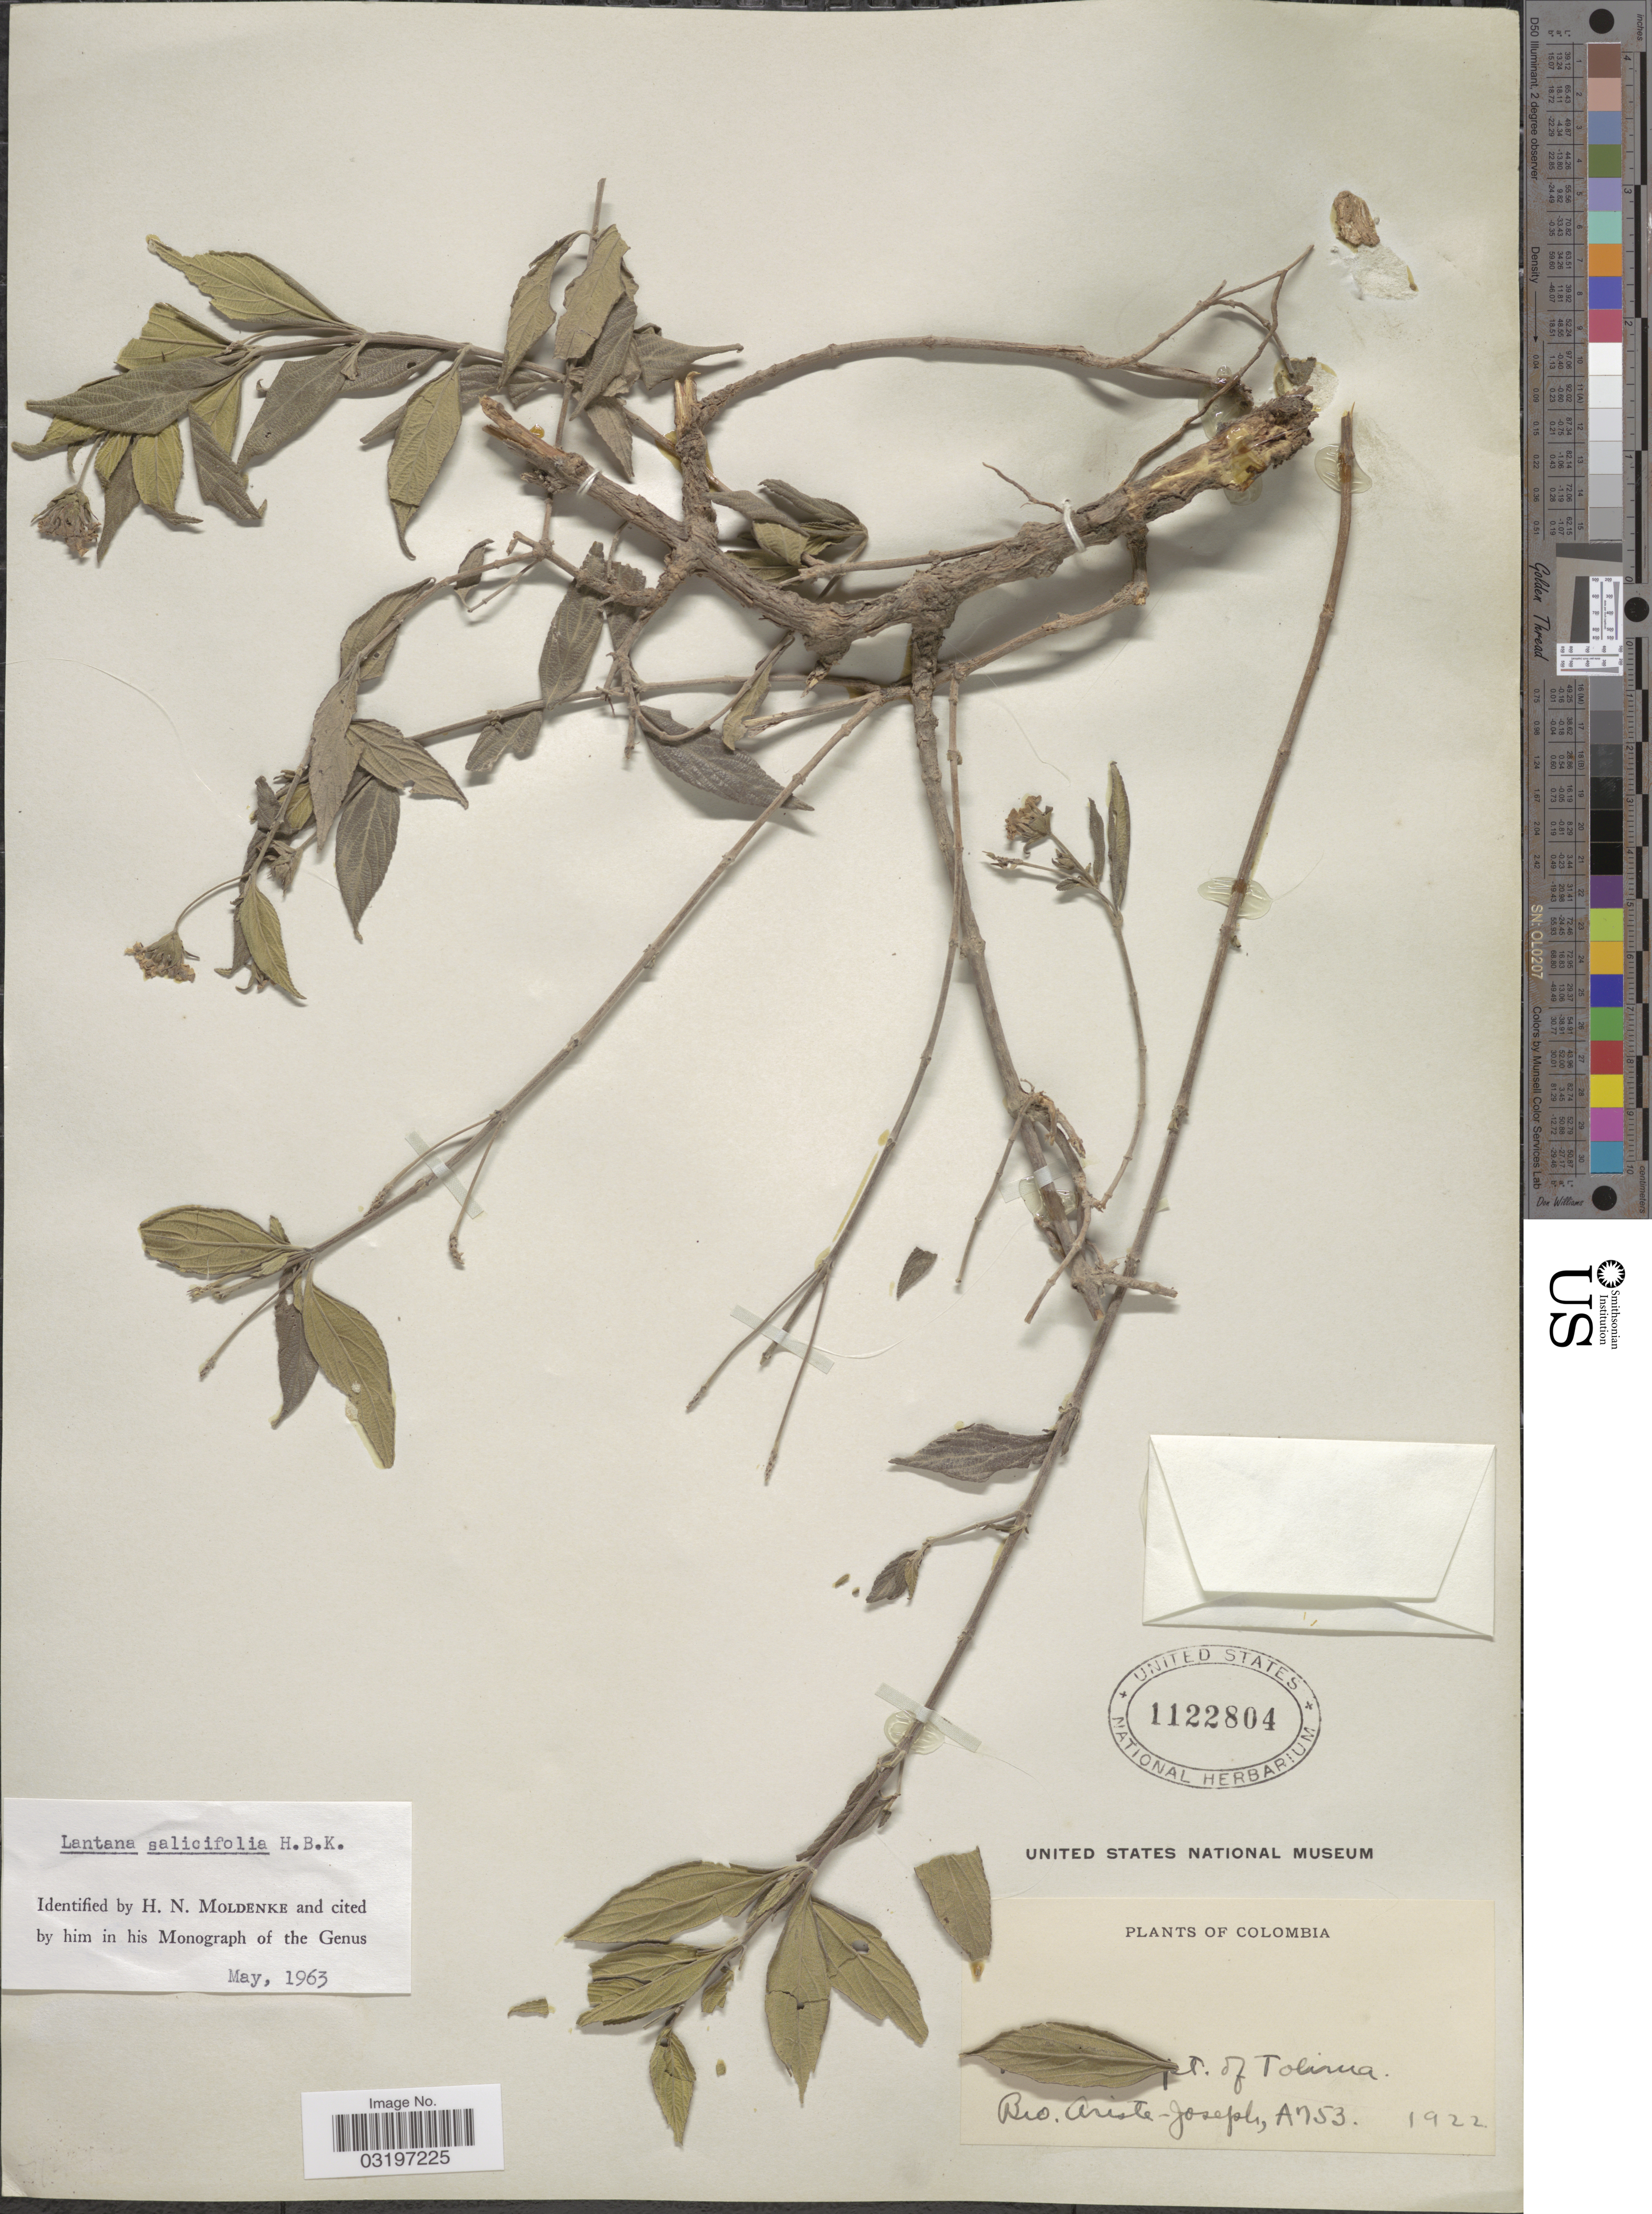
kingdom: Plantae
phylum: Tracheophyta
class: Magnoliopsida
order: Lamiales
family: Verbenaceae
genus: Lantana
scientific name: Lantana salicifolia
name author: Kunth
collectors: Bro. Ariste-Joseph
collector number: A753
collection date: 1922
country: Colombia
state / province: Tolima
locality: [illegible text]pt. of Tolima.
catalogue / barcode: US 1122804